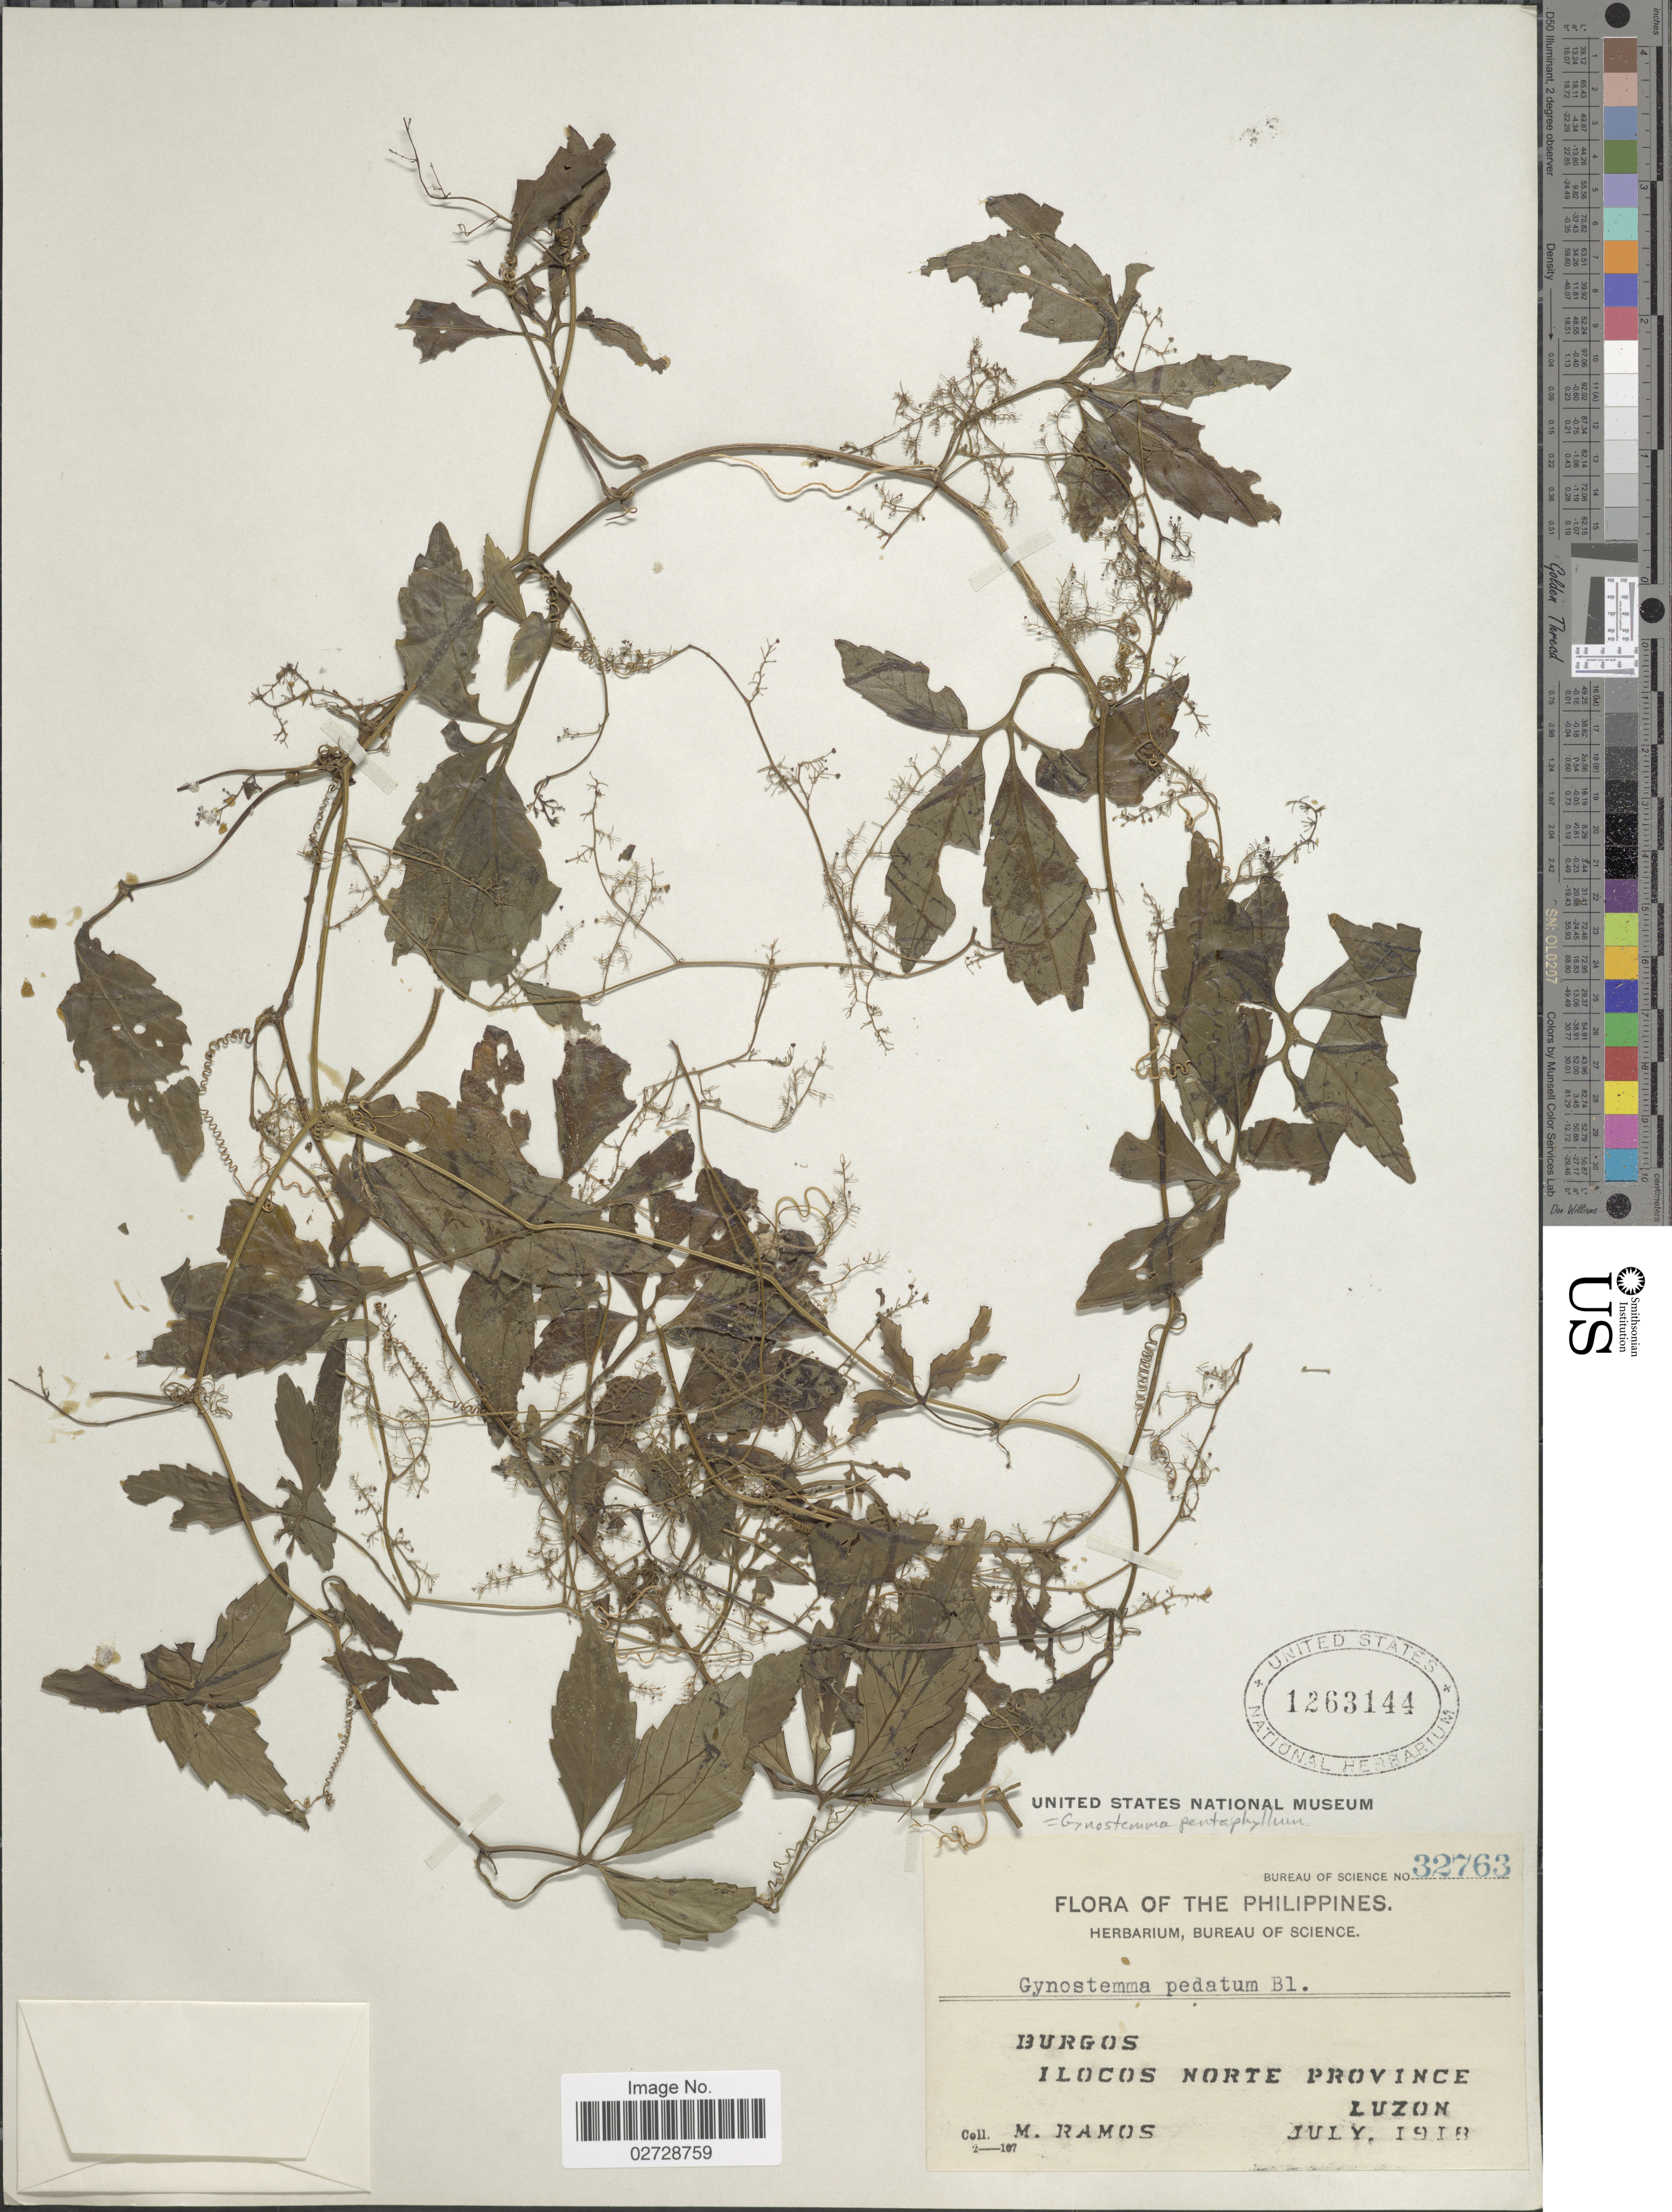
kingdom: Plantae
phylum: Tracheophyta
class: Magnoliopsida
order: Cucurbitales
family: Cucurbitaceae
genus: Gynostemma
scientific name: Gynostemma pentaphyllum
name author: (Thunb.) Makino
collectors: M. Ramos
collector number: Bureau of Science32763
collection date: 1918-07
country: Philippines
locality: Burgos. Ilocos Norte Province. Luzon.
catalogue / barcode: US 1263144